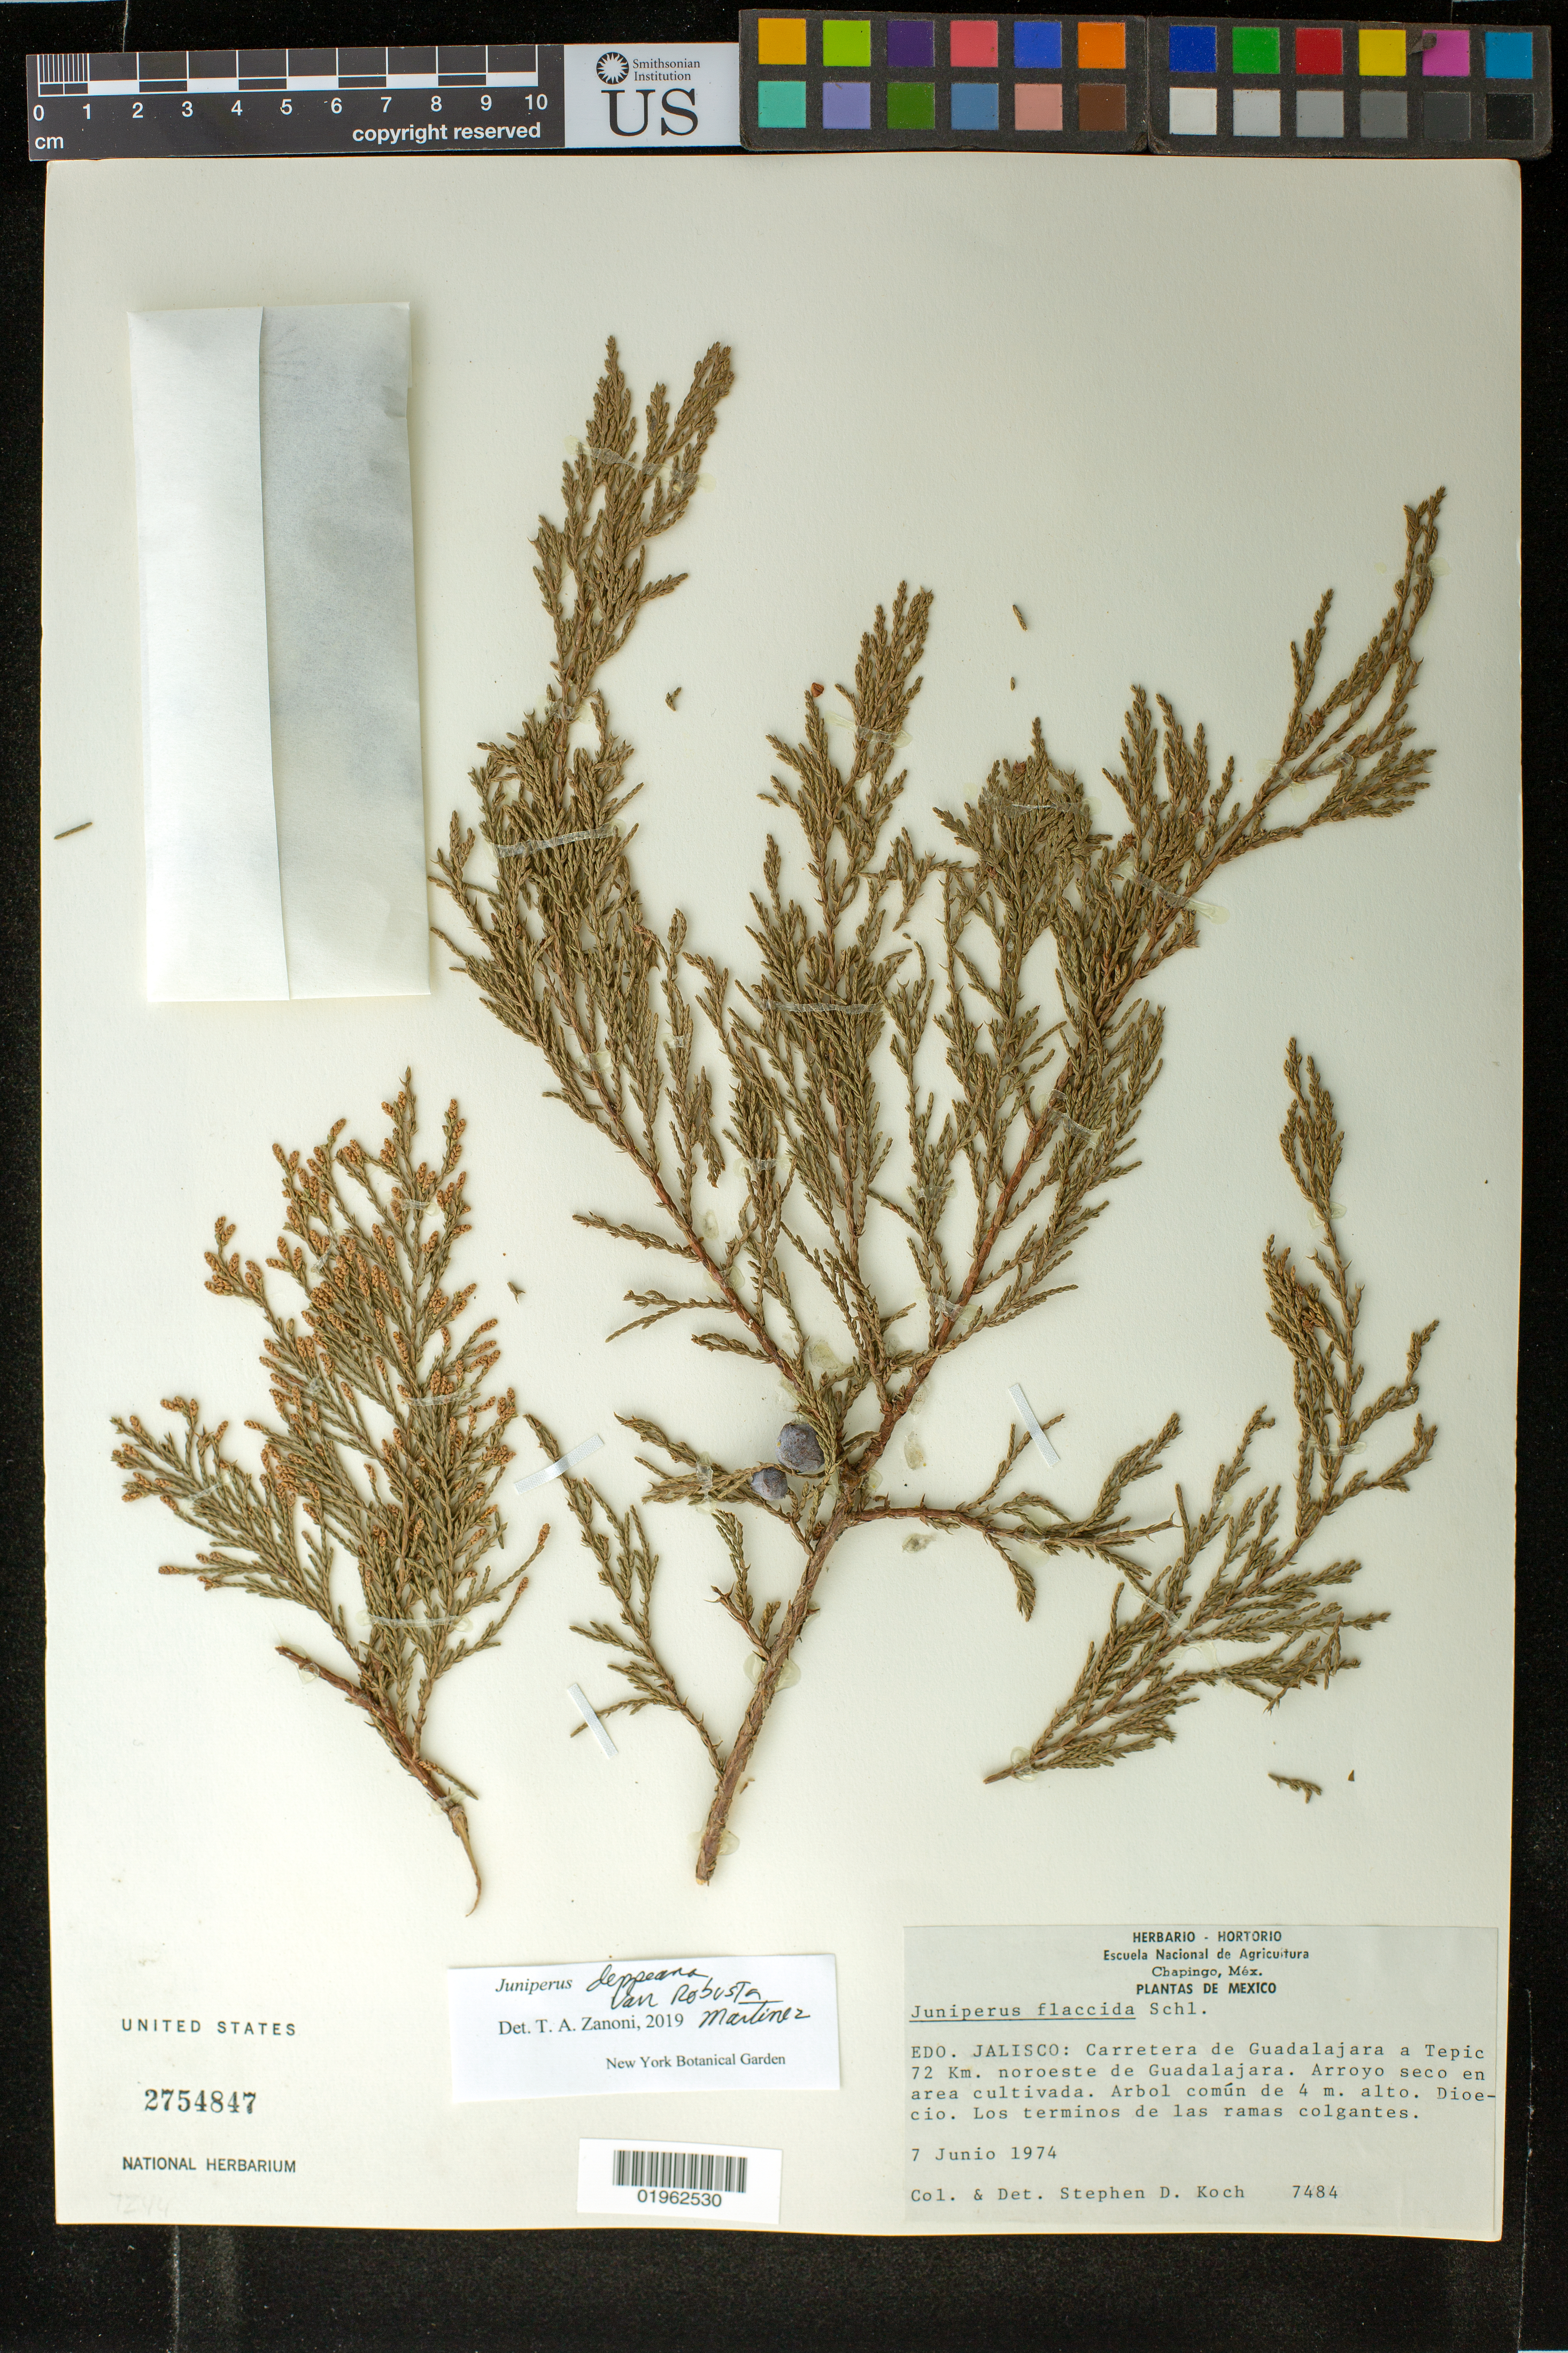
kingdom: Plantae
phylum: Tracheophyta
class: Pinopsida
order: Pinales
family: Cupressaceae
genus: Juniperus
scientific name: Juniperus deppeana var. robusta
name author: Martínez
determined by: Zanoni, T. A., (NY), New York Botanical Garden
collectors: S. D. Koch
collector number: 7484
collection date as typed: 07 Jun 1974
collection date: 1974-06-07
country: Mexico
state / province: Jalisco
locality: Carretera de Guadalajara a Tepic 72 Km. noroeste de Guadalajara. Arroyo seco en area cultivada.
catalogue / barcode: US 2754847